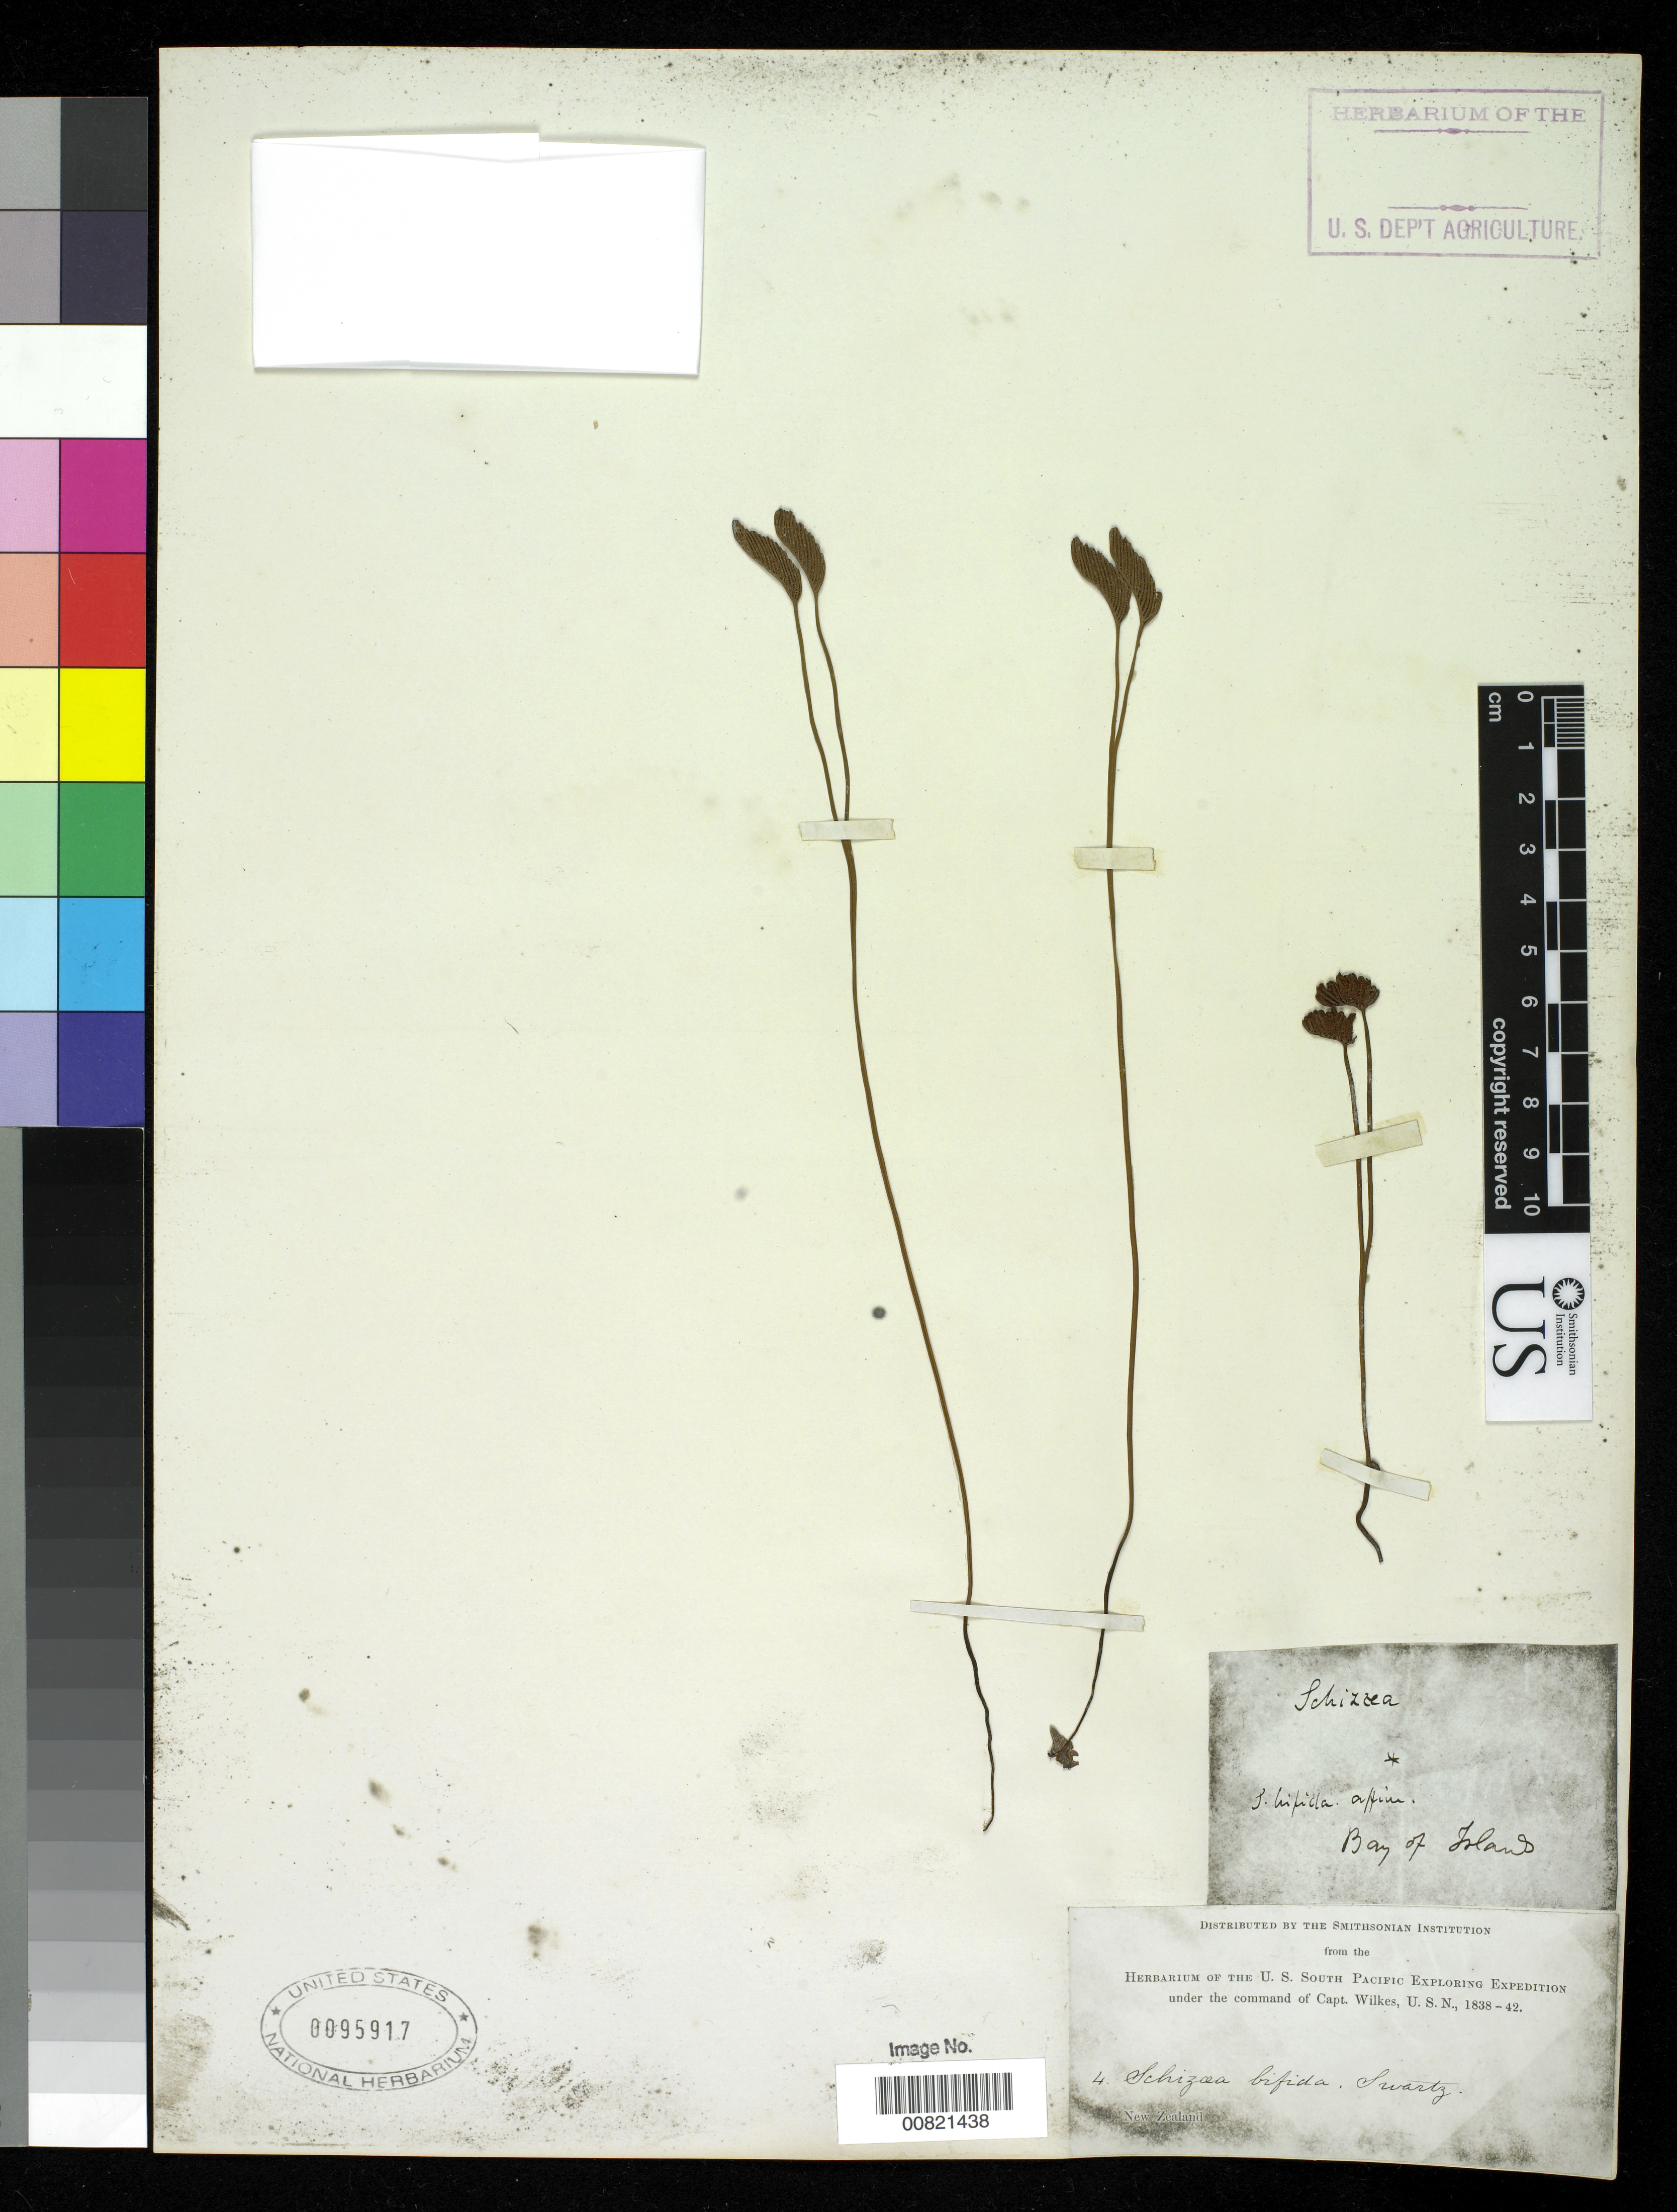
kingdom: Plantae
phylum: Tracheophyta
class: Polypodiopsida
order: Schizaeales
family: Schizaeaceae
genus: Schizaea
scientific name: Schizaea bifida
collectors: Wilkes Explor. Exped.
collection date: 1838/1842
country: New Zealand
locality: New Zealand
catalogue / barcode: US 95917